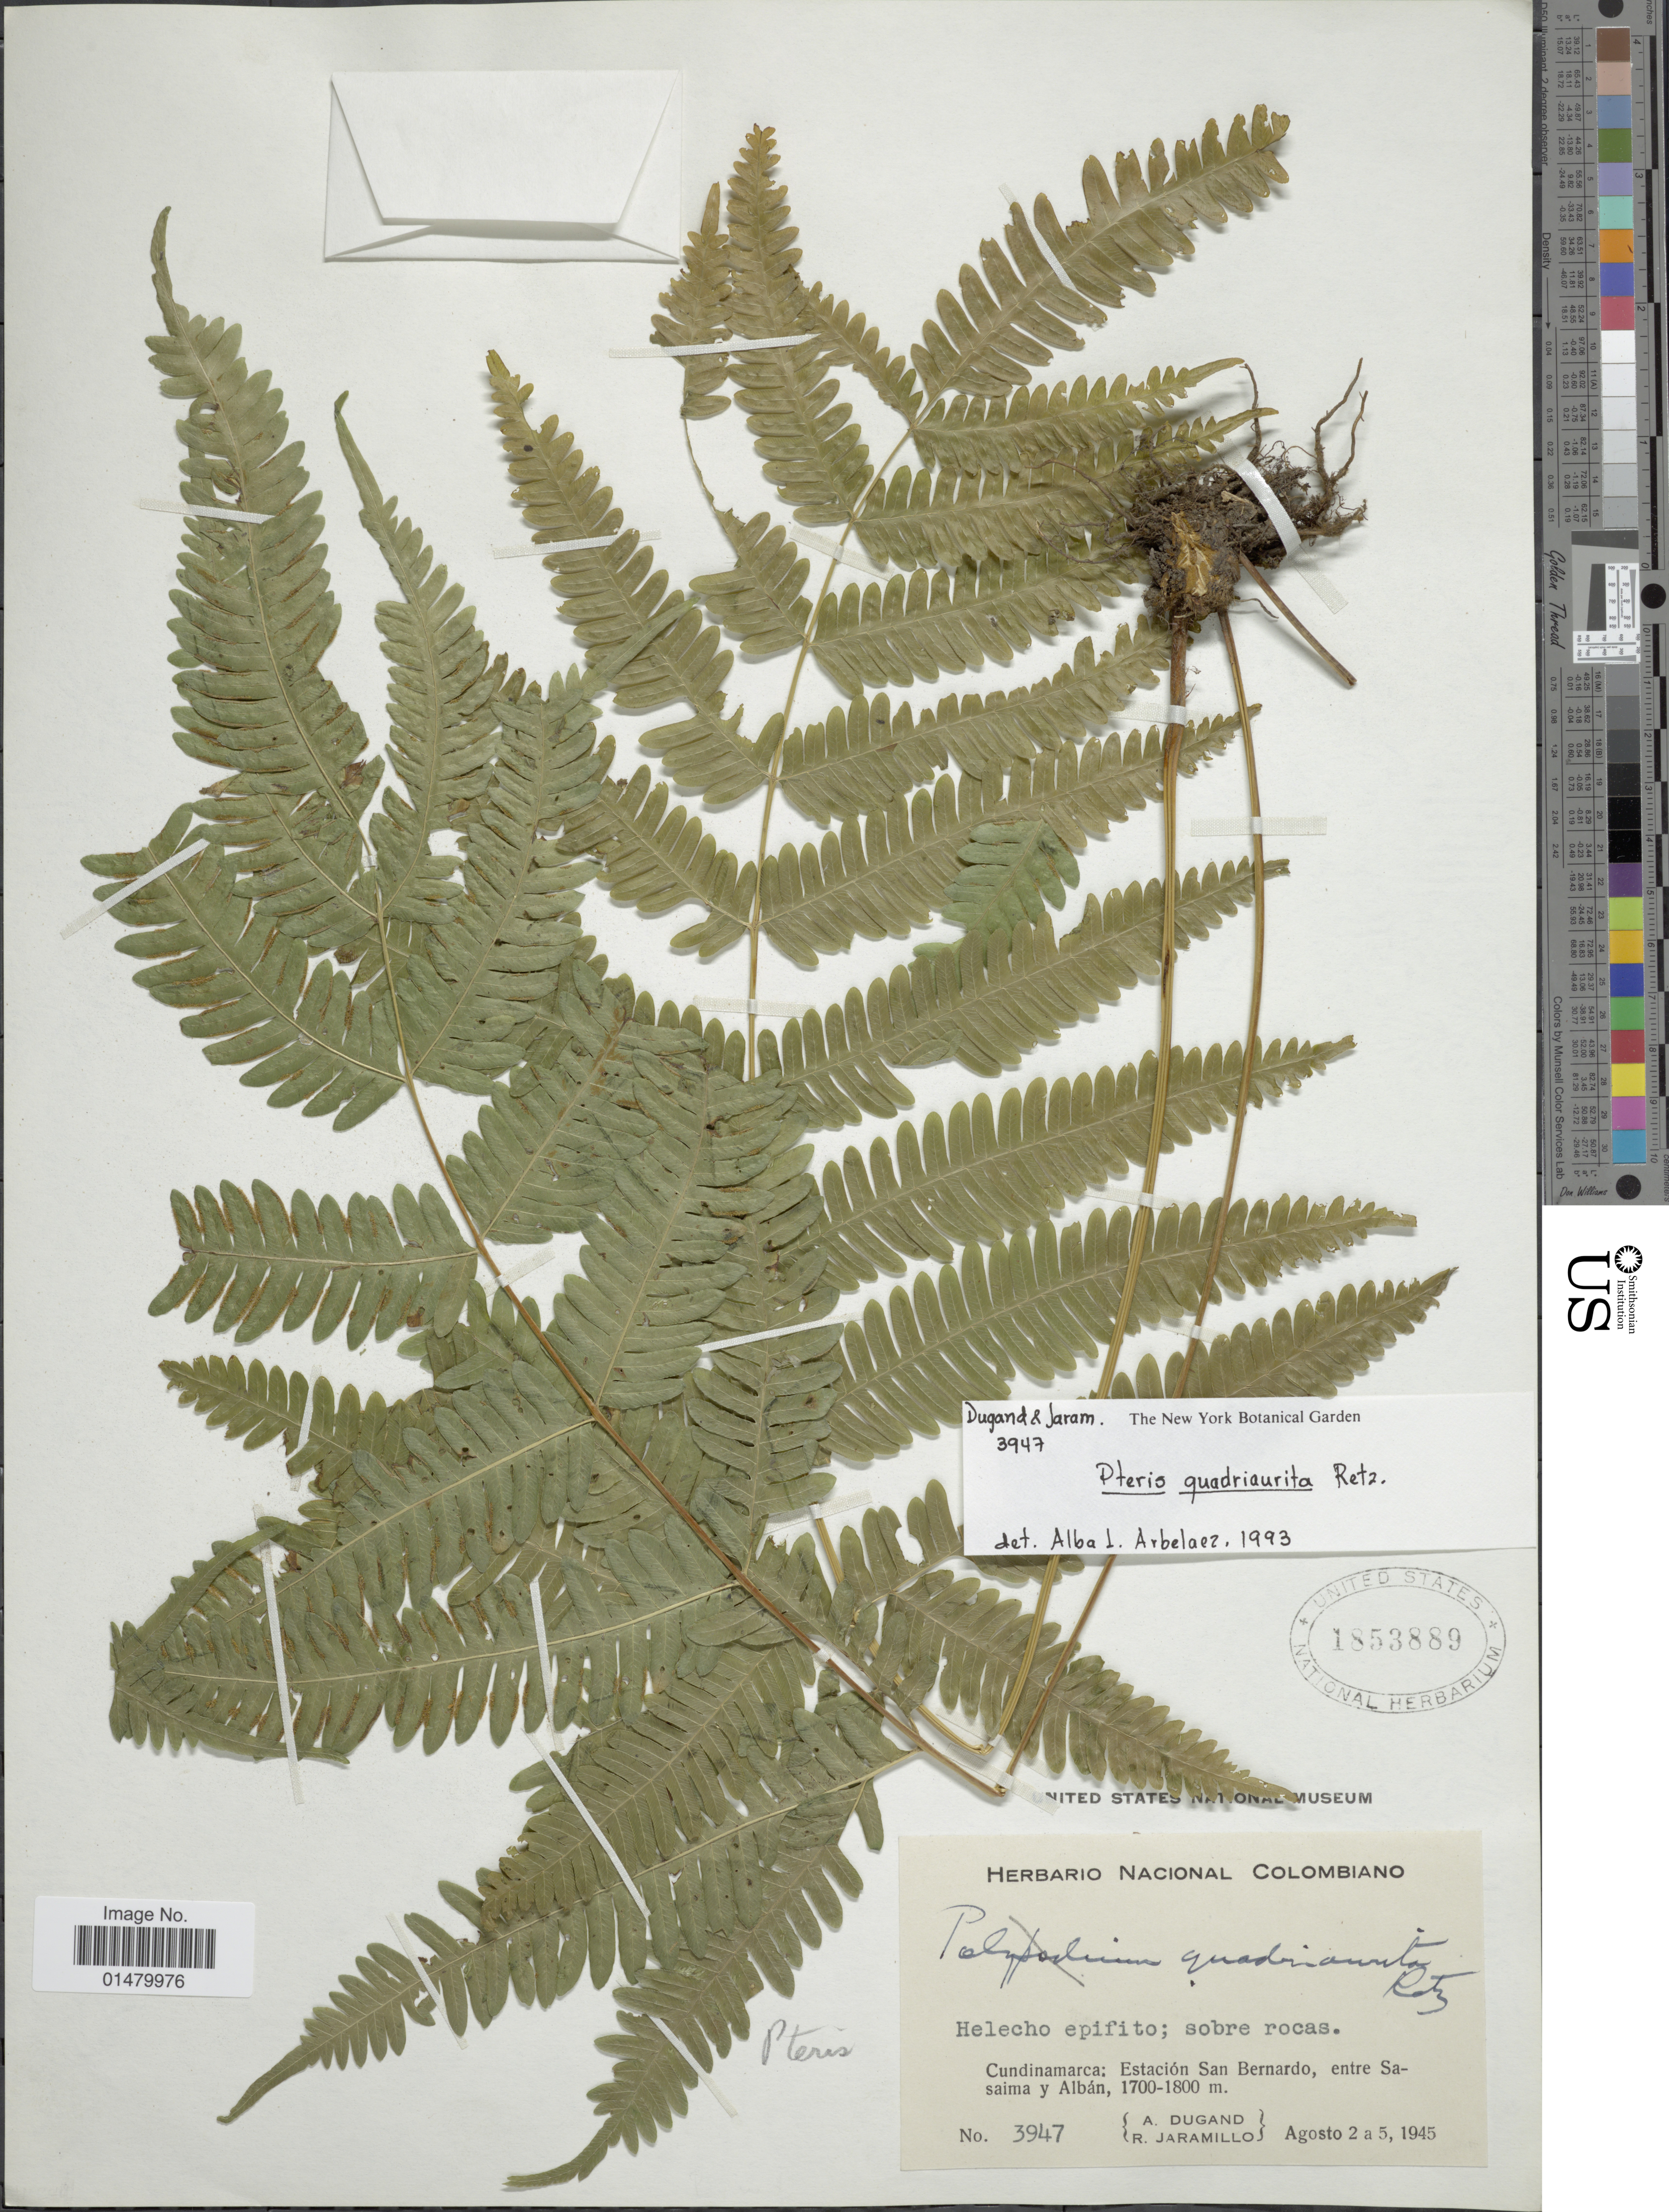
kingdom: Plantae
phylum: Tracheophyta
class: Polypodiopsida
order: Polypodiales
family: Pteridaceae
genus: Pteris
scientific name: Pteris quadriaurita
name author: Retz.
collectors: A. Dugand & R. Jaramillo M.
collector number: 3947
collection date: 1945-08-02/1945-08-05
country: Colombia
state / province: Cundinamarca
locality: Estacion San Bernardo, entre Sasaima y Alban.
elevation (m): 1700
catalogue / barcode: US 1853889